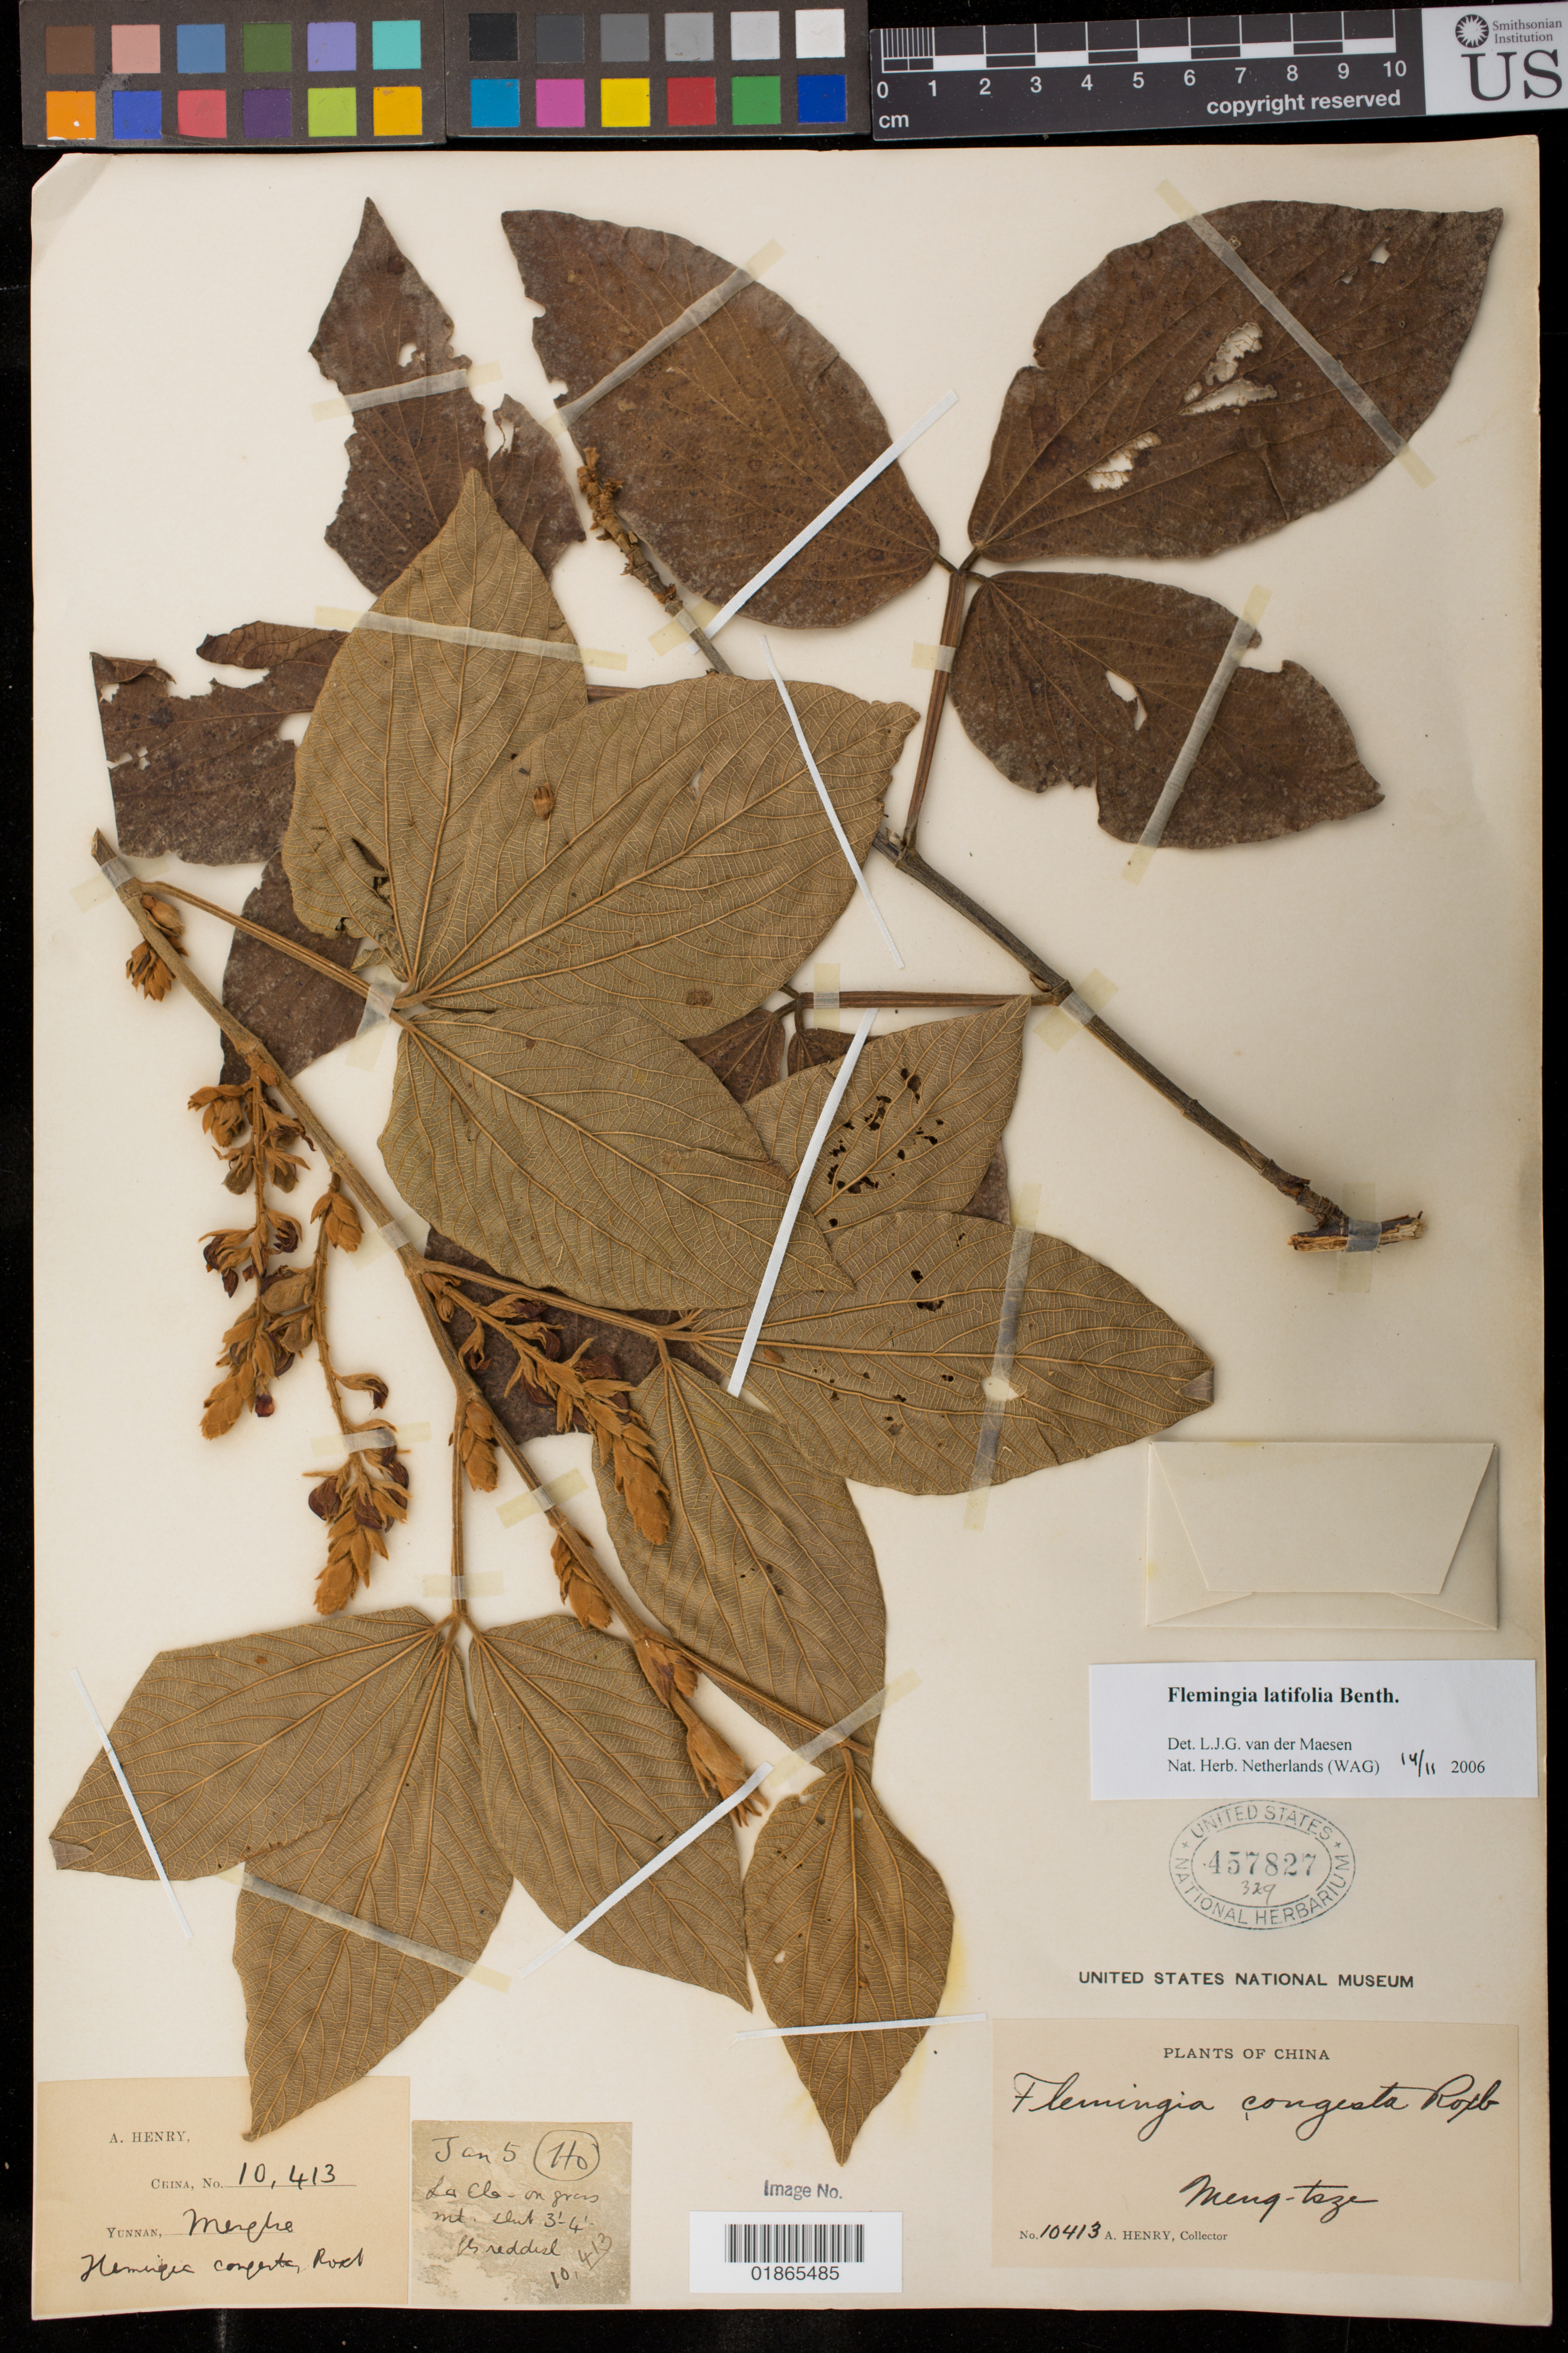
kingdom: Plantae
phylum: Tracheophyta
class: Magnoliopsida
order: Fabales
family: Fabaceae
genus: Flemingia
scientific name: Flemingia latifolia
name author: Benth.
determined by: van der Maesen, L.J.G.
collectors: A. Henry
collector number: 10413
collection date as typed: Jan. 5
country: China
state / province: Yunnan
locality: Meng-Tsze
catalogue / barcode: US 457827